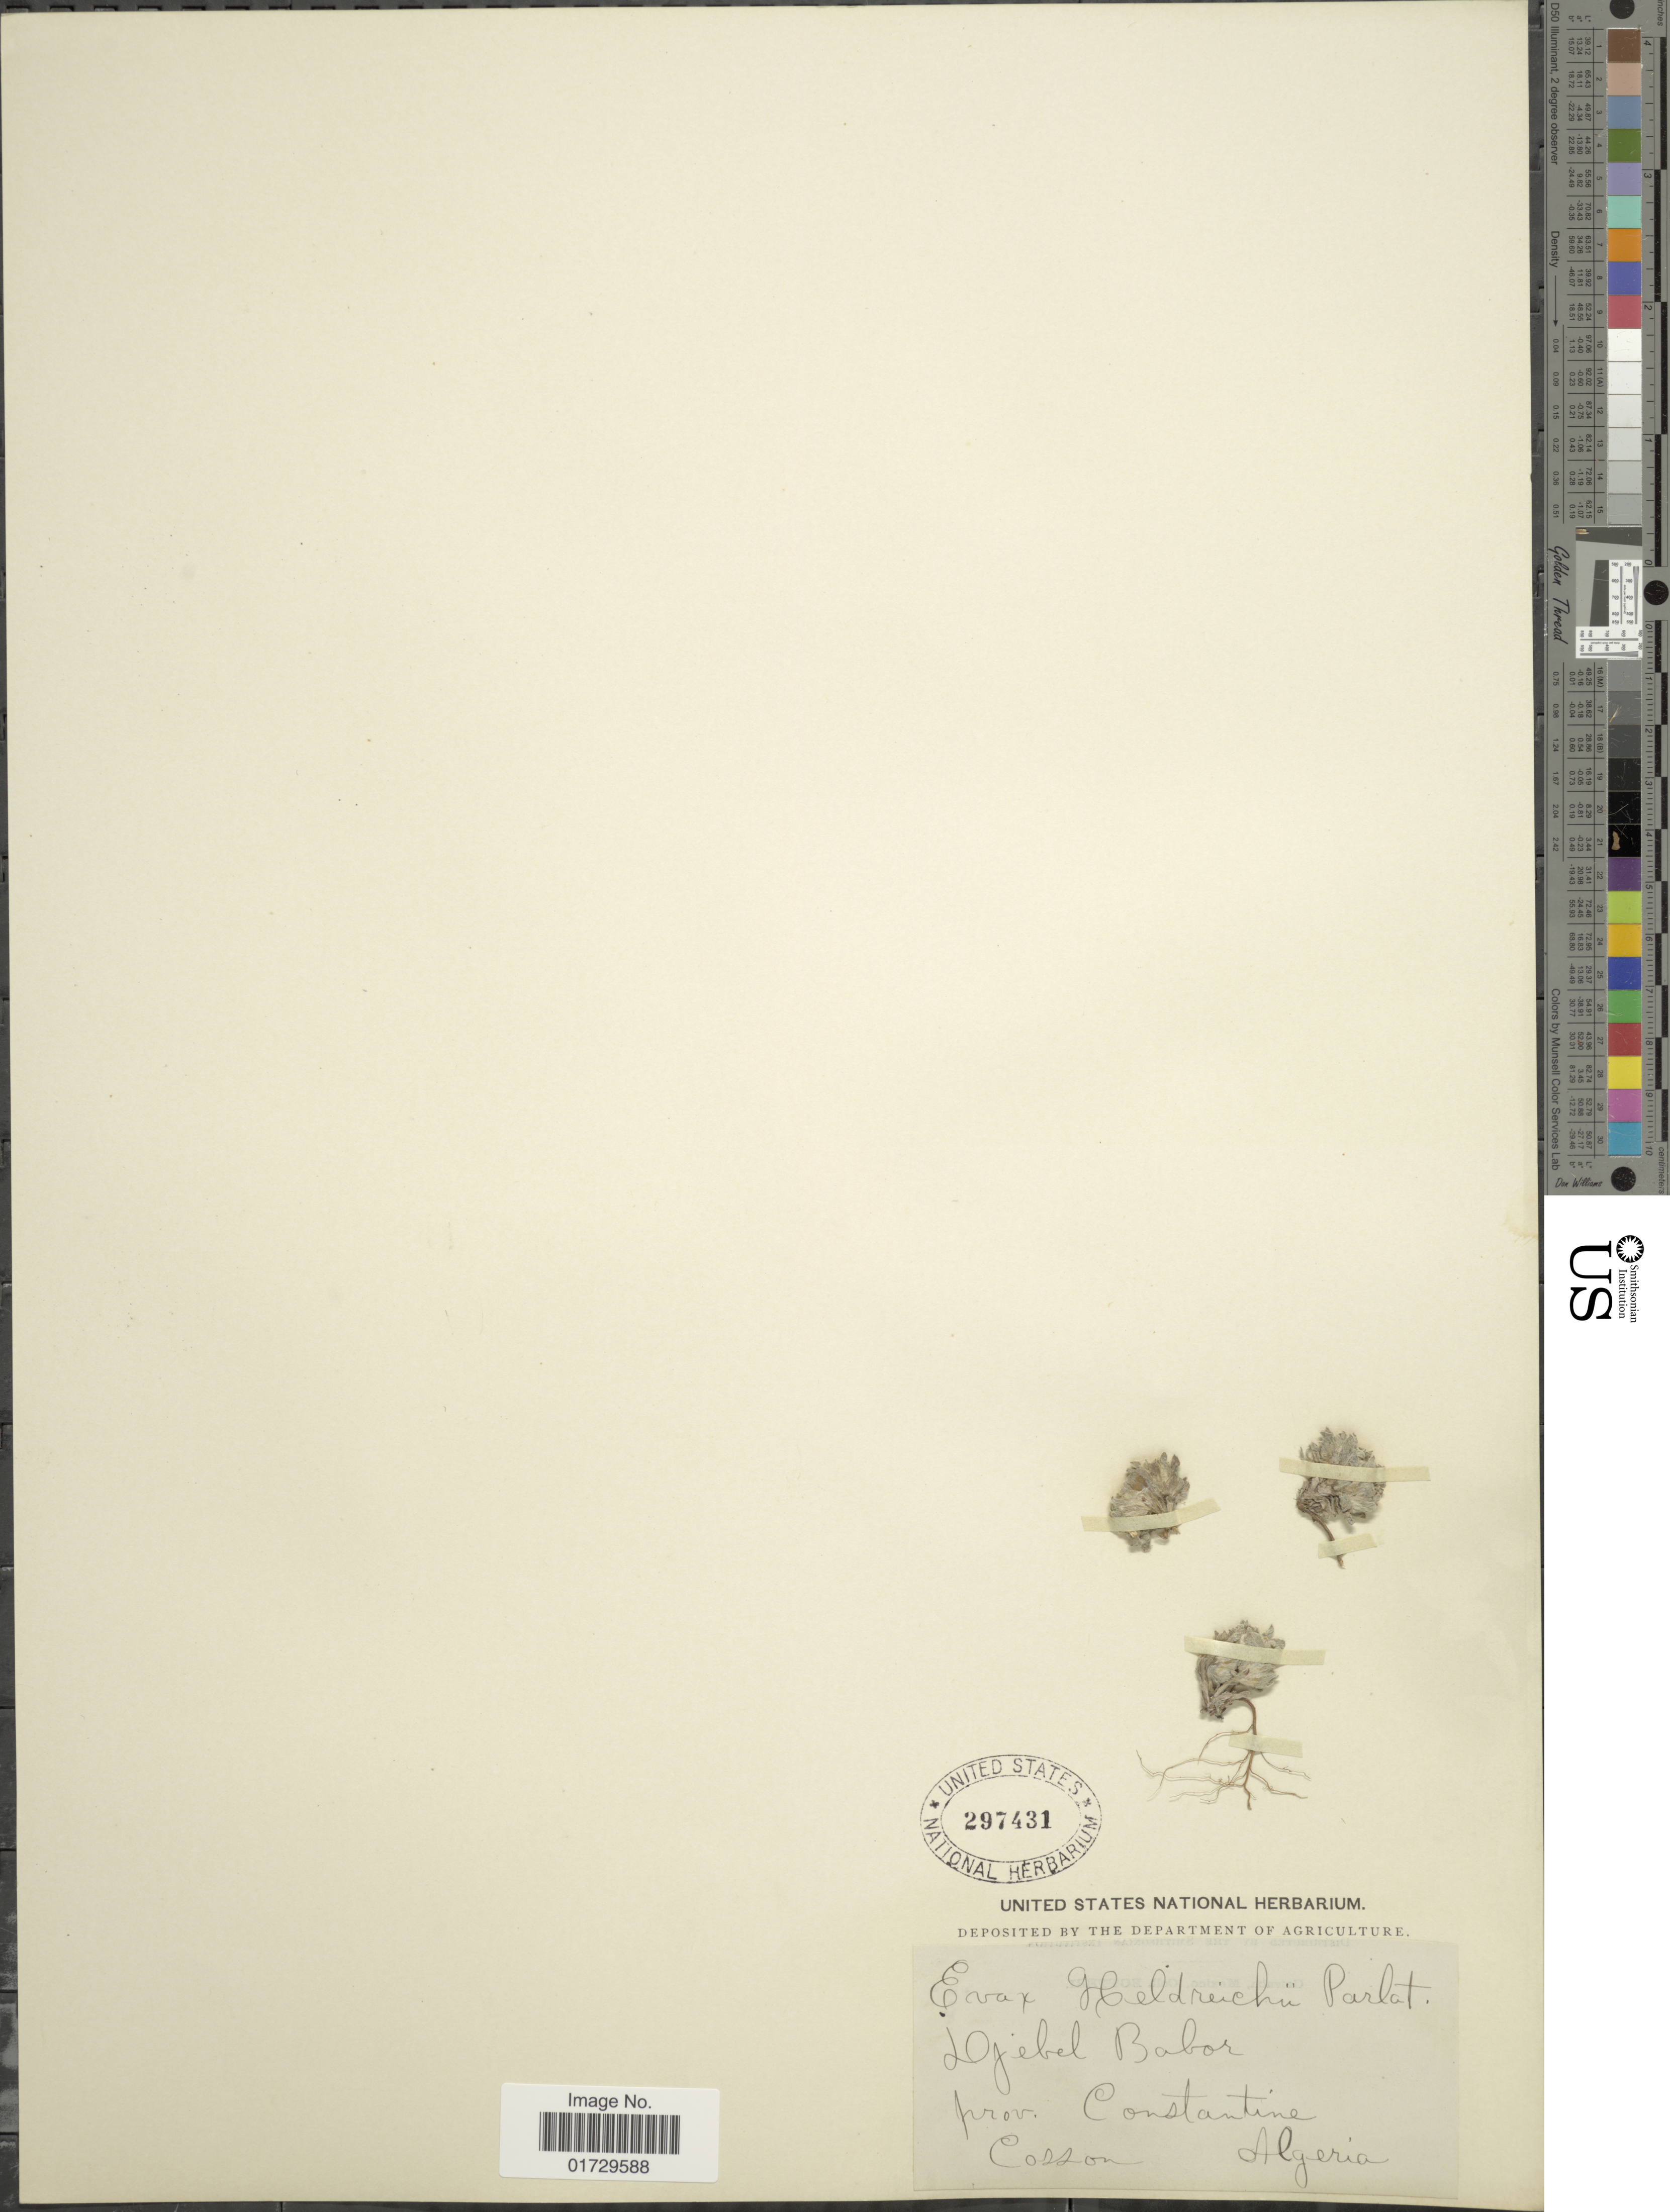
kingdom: Plantae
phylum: Tracheophyta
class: Magnoliopsida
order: Asterales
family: Asteraceae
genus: Filago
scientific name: Filago heldreichii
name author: (Parl.) Batt.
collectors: -. Cosson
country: Algeria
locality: Djebel Babor, Prov. Constantine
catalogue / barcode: US 297431